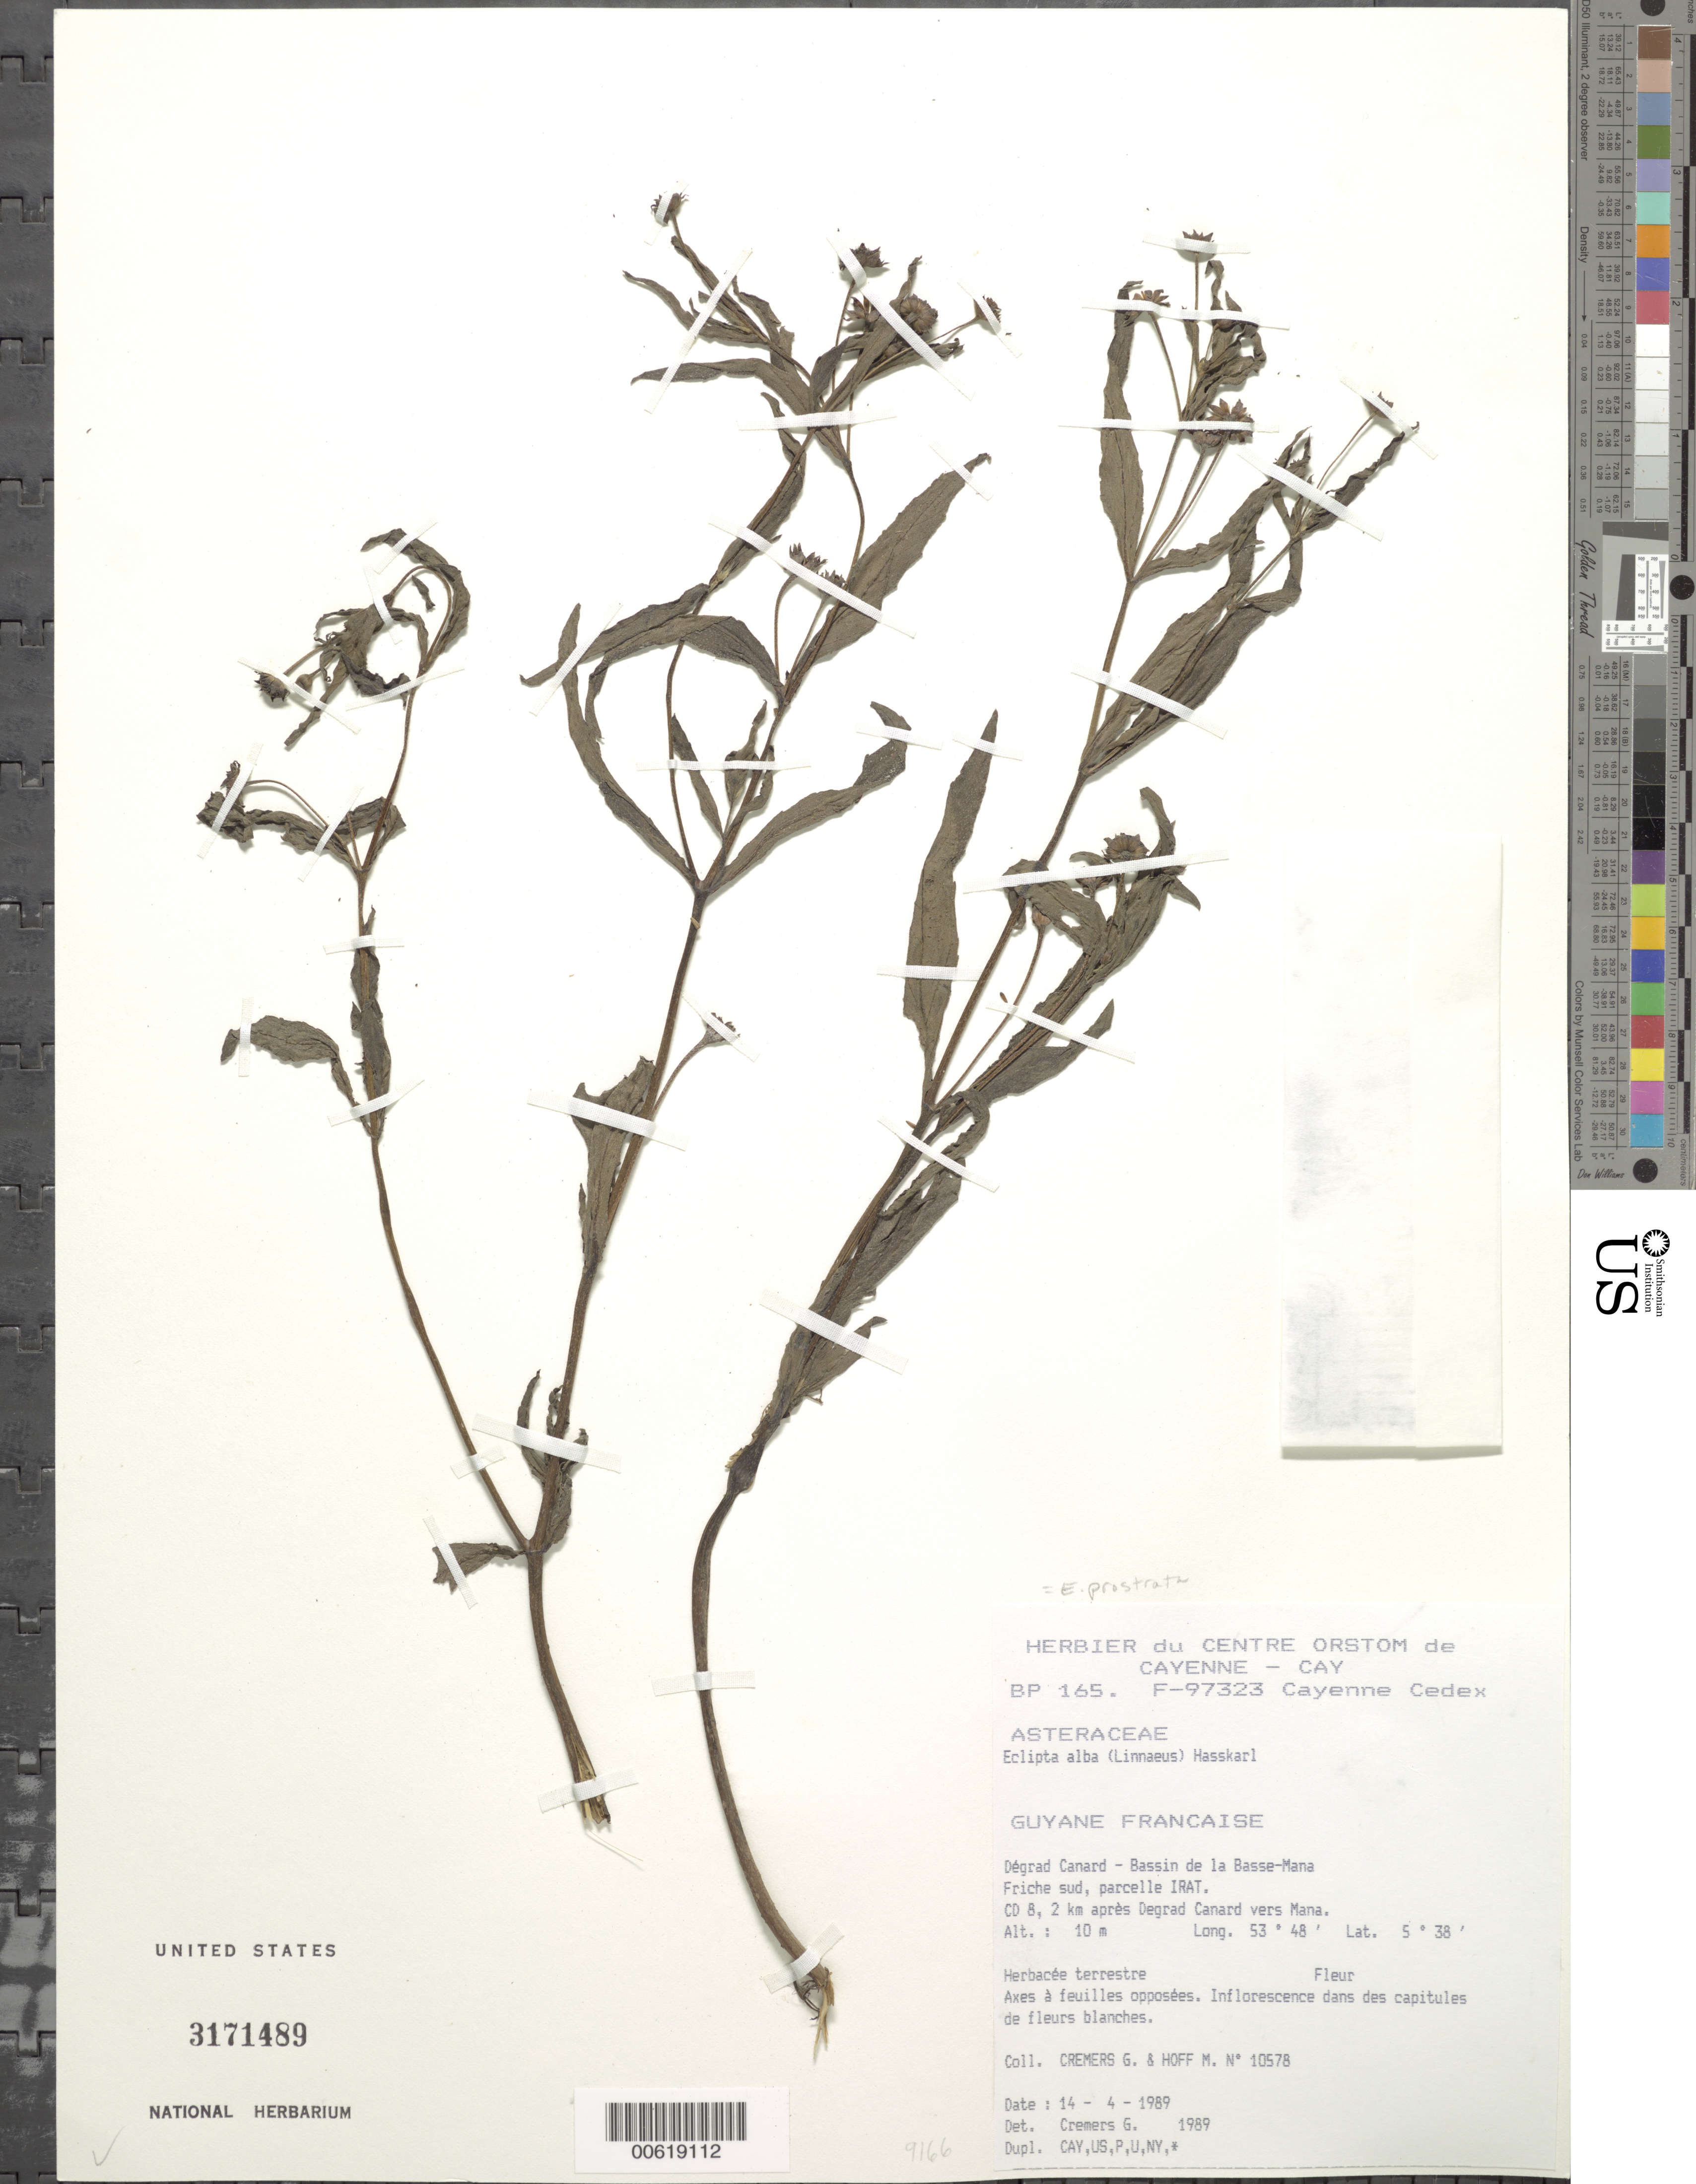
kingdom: Plantae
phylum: Tracheophyta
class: Magnoliopsida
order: Asterales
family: Asteraceae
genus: Eclipta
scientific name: Eclipta prostrata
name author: (L.) L.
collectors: G. Cremers & M. Hoff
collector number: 10578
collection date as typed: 14-Apr-89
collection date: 1989-04-14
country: French Guiana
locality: Dégrad Canard, Bassin de la Basse-Mana; CD 8, 2 km apres Degrad Canard vers Mana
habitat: Friche sud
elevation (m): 10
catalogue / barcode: US 3171489